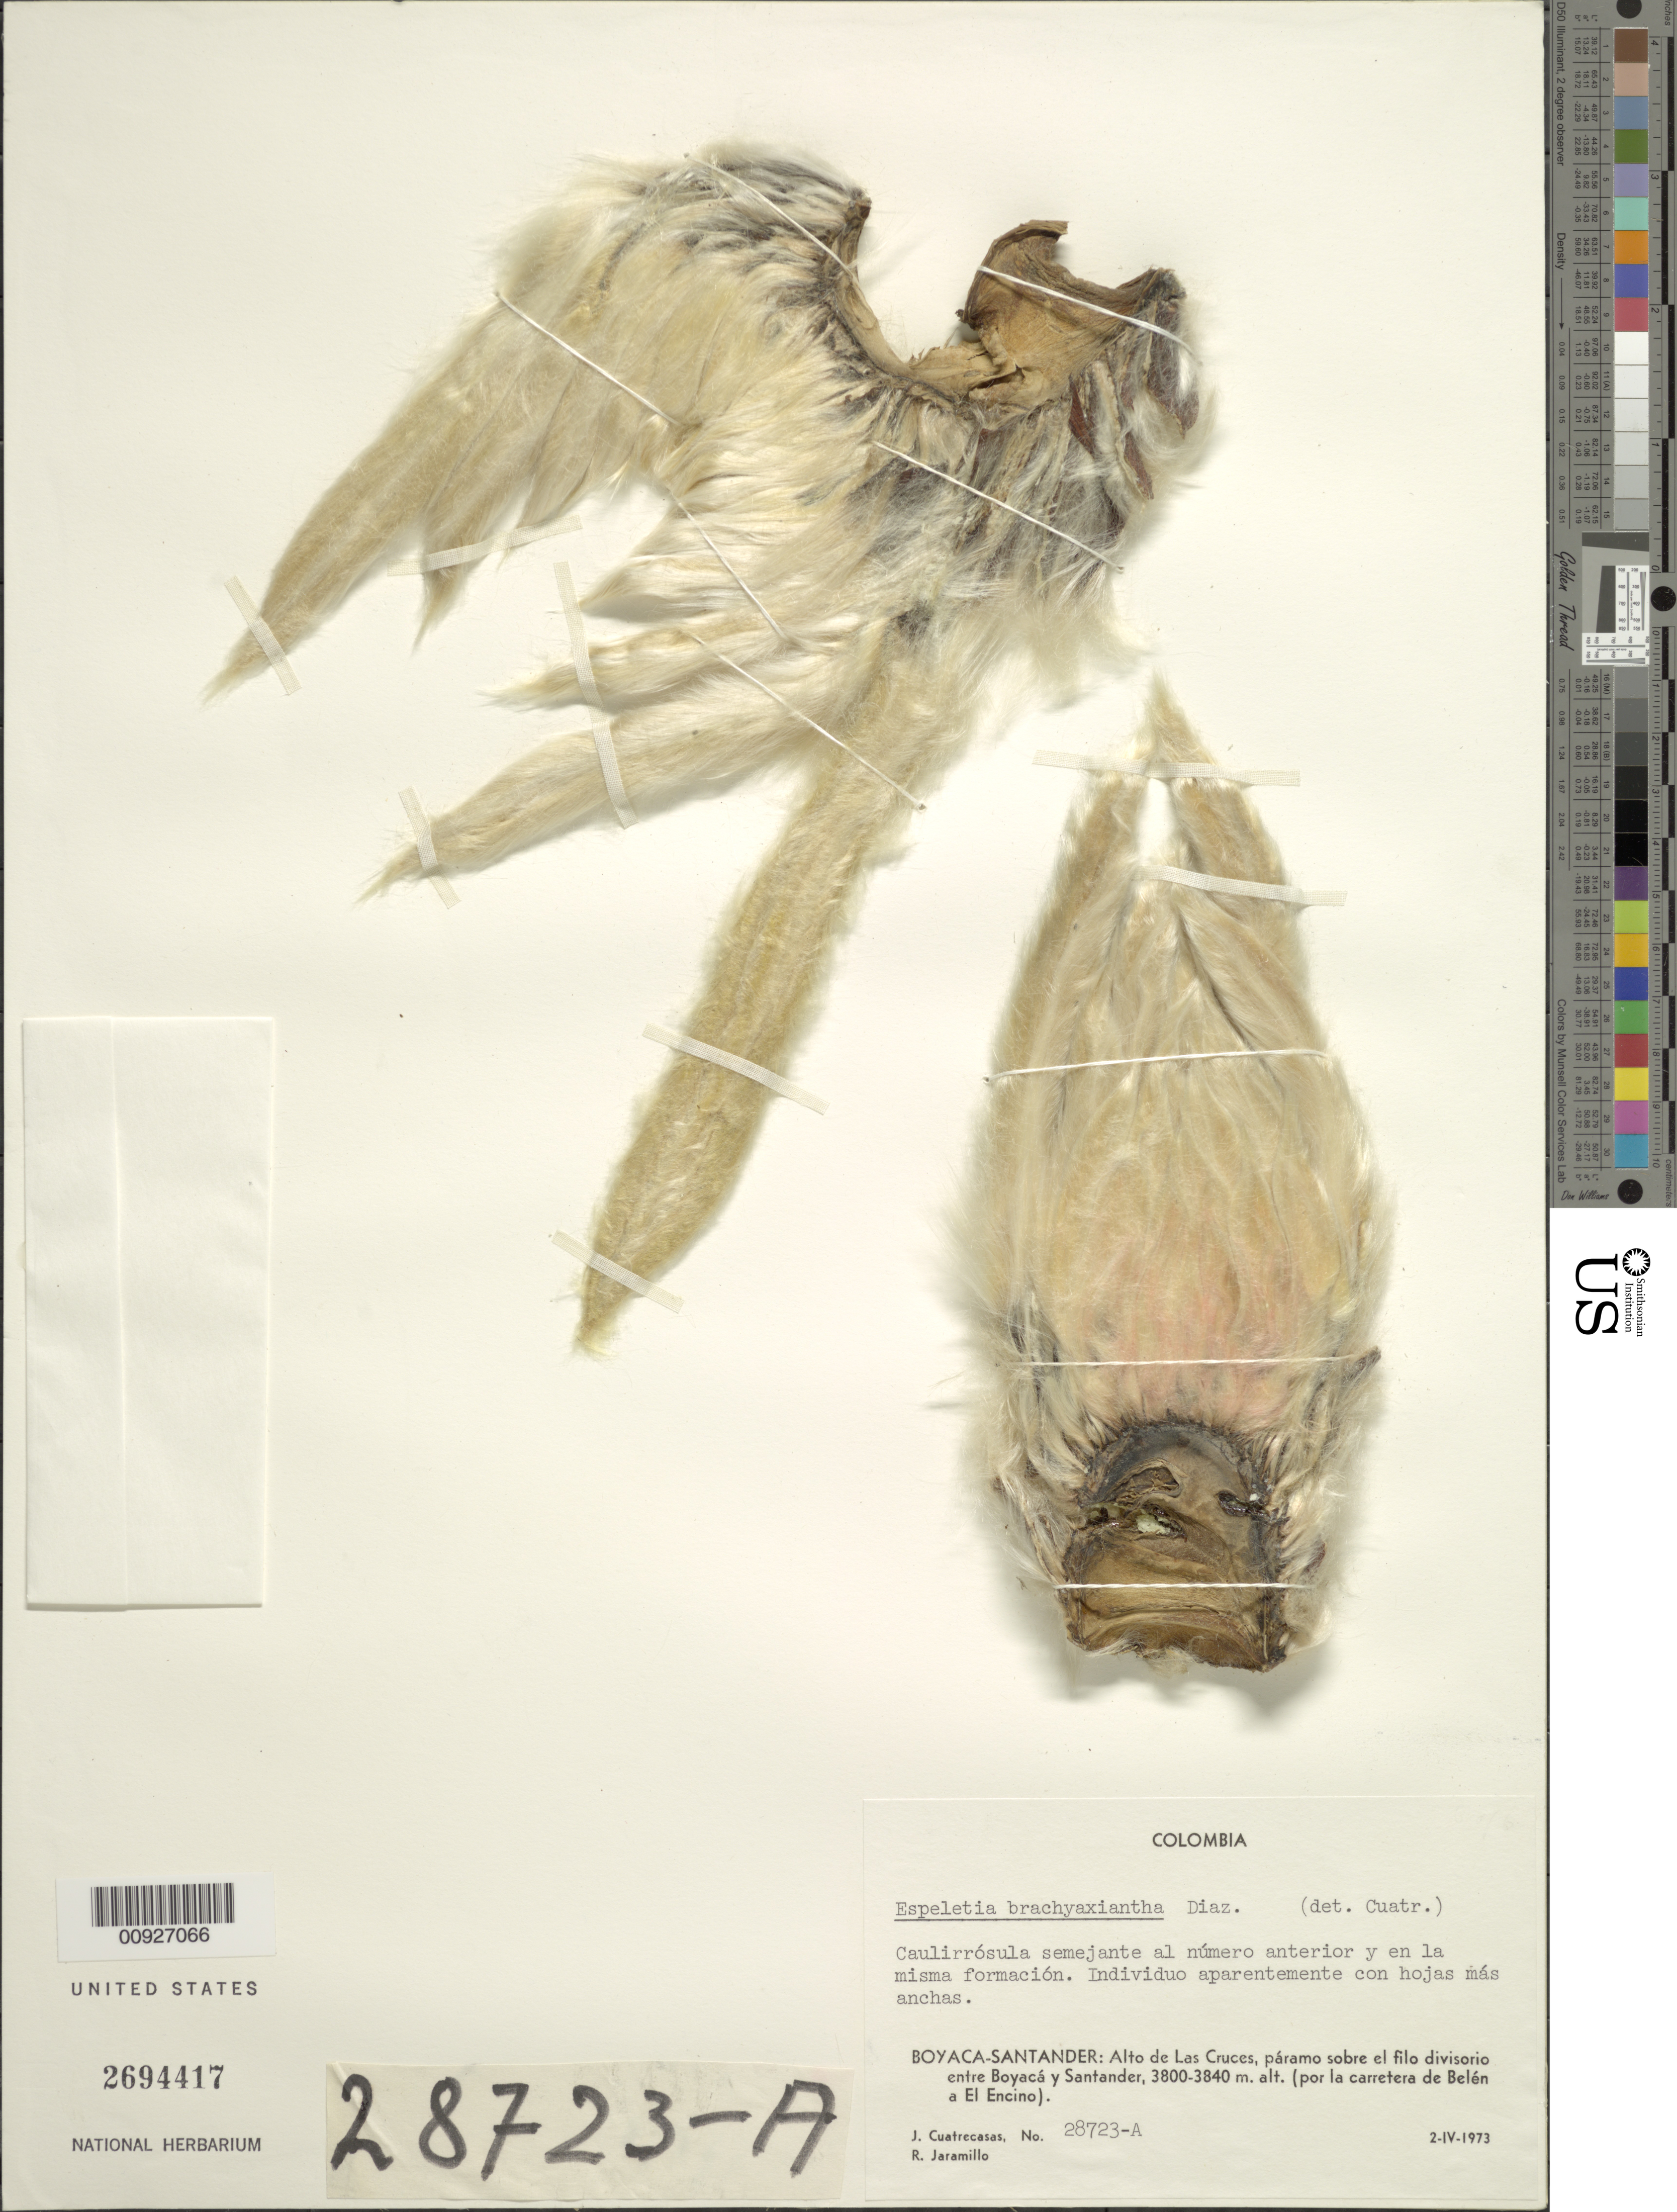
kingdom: Plantae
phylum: Tracheophyta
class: Magnoliopsida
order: Asterales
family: Asteraceae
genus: Espeletia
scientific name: Espeletia brachyaxiantha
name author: S. Díaz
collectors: J. Cuatrecasas & R. Jaramillo M.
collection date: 1973-04-02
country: Colombia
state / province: Boyacá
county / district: Santander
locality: Alto de Las Cruces, páramo sobre el filo divisorio entre Boyacá y Santander, (por la carretera de Belén a El Encino).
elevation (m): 3800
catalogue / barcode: US 2694417